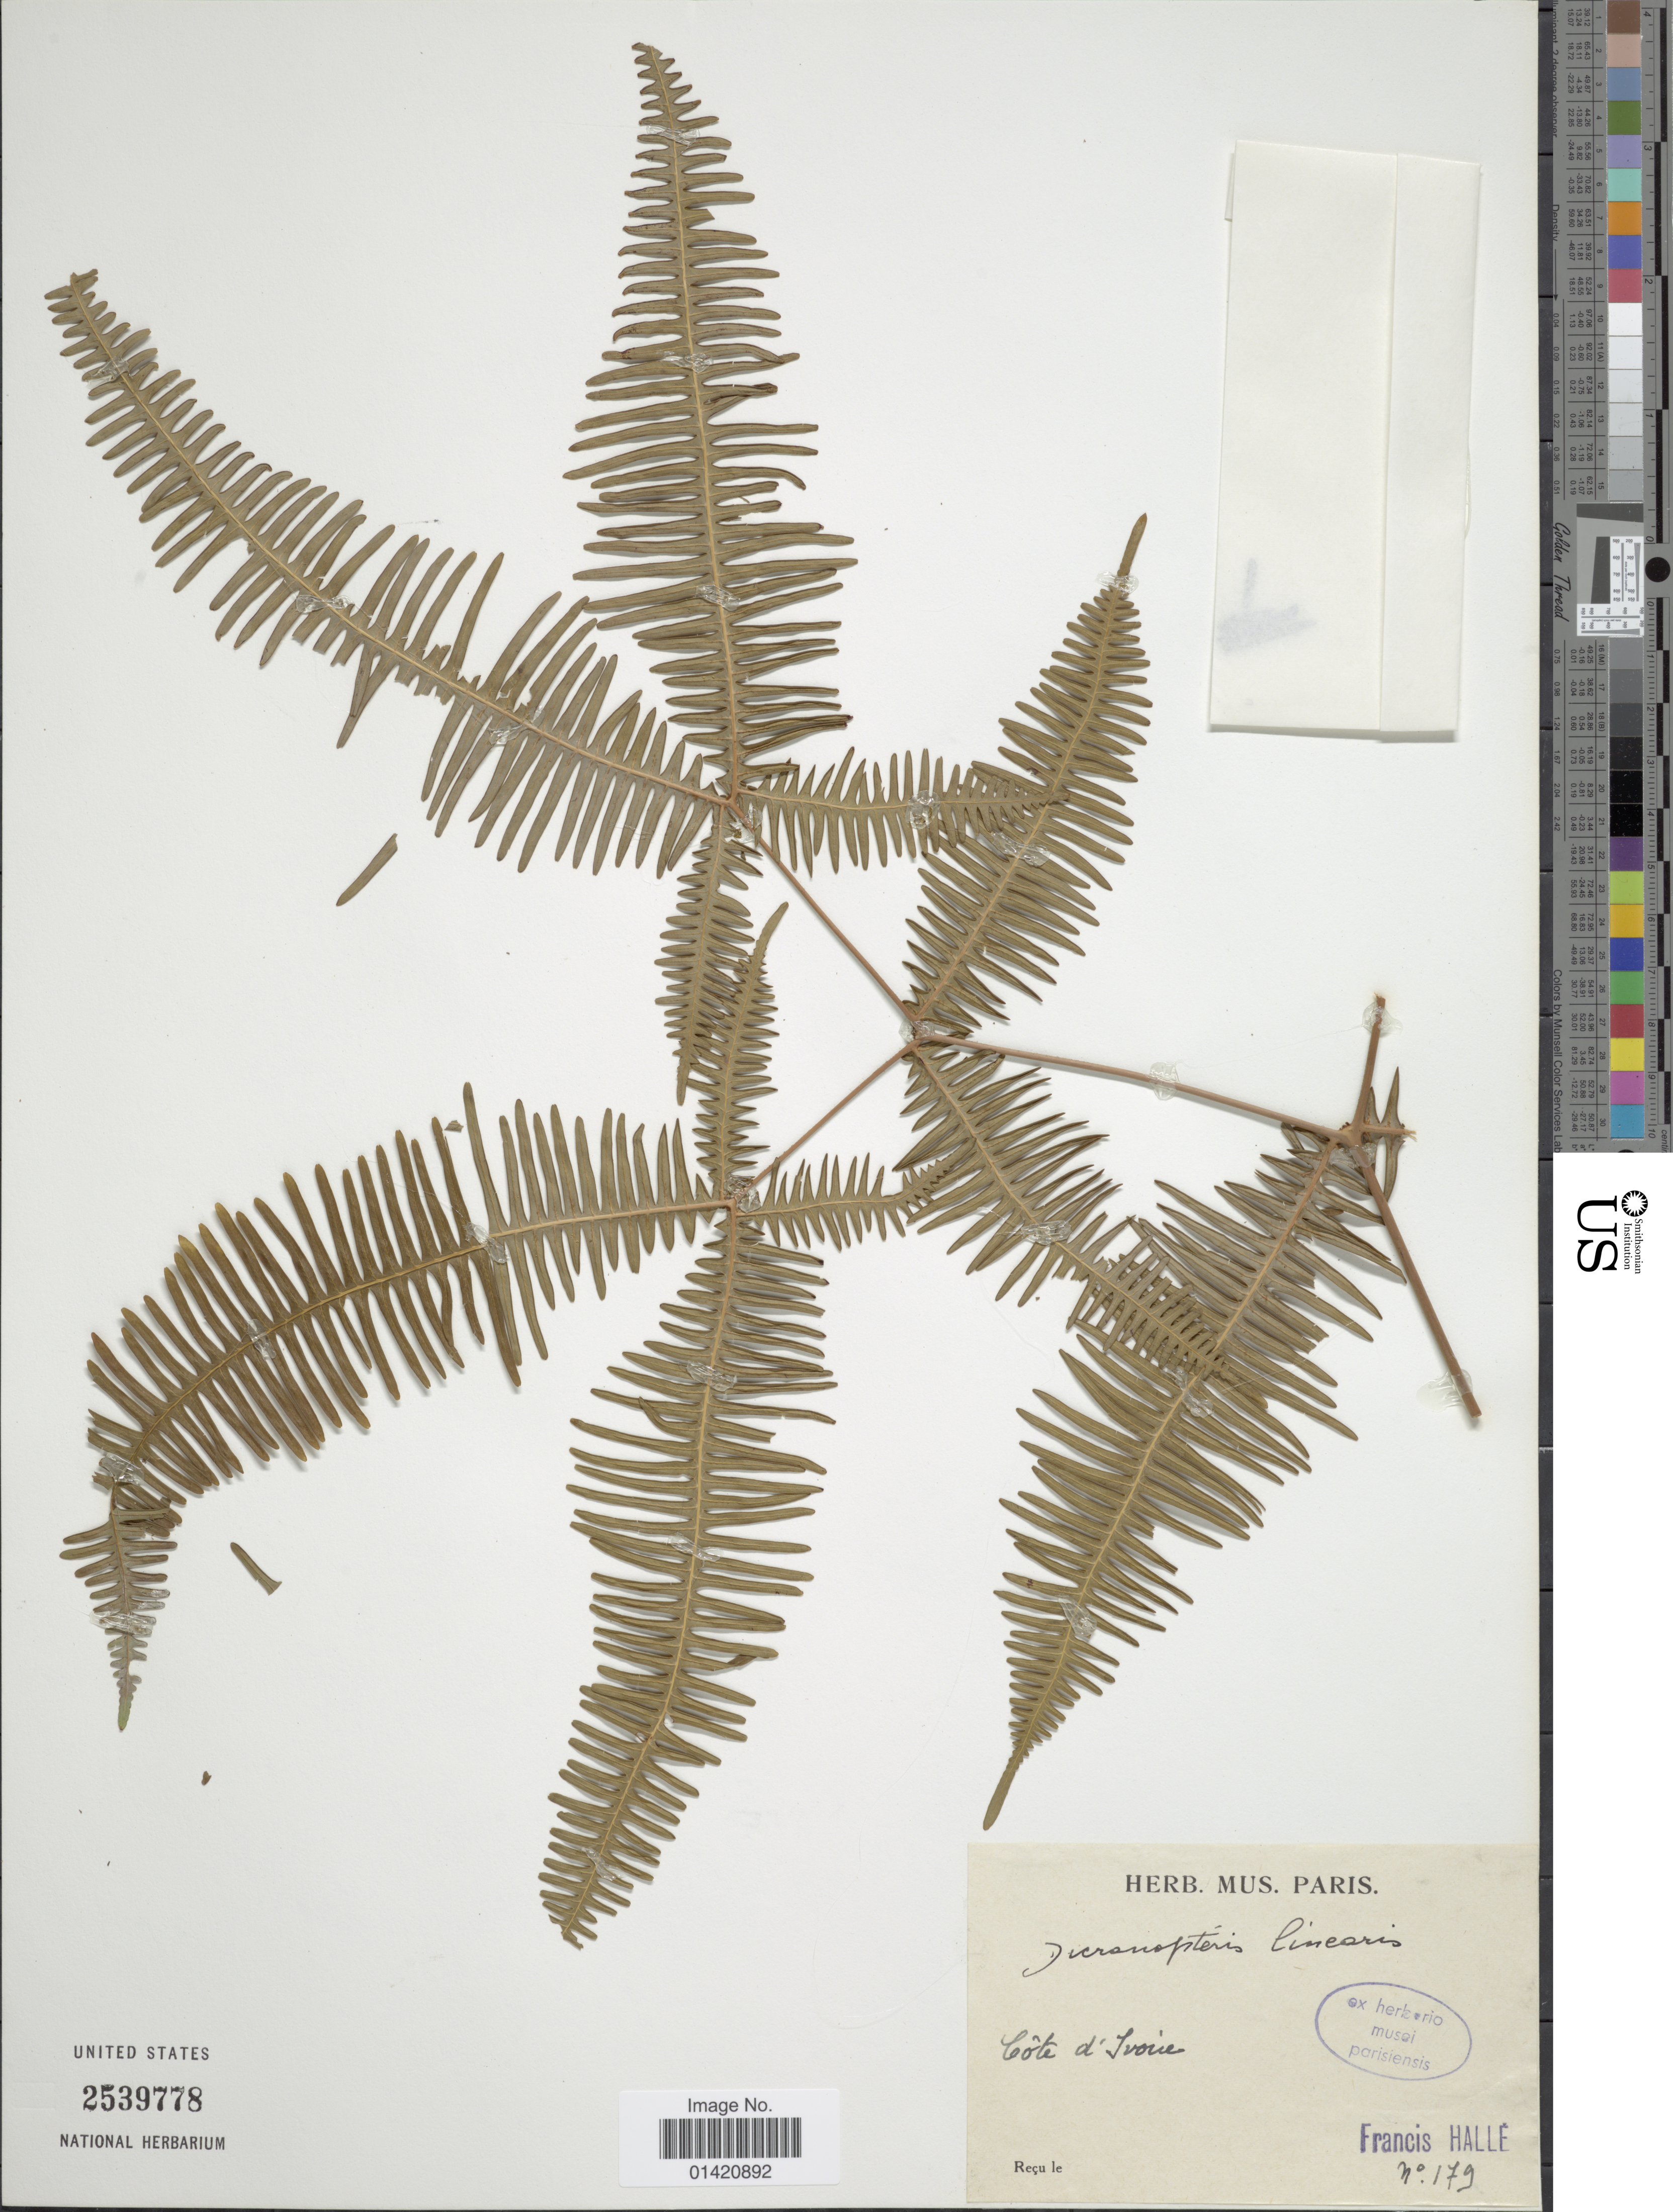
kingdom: Plantae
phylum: Tracheophyta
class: Polypodiopsida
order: Gleicheniales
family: Gleicheniaceae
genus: Dicranopteris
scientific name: Dicranopteris linearis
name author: (Burm. f.) Underw.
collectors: F. Hallé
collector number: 179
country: Ivory Coast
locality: Cote d'Ivoire.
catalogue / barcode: US 2539778